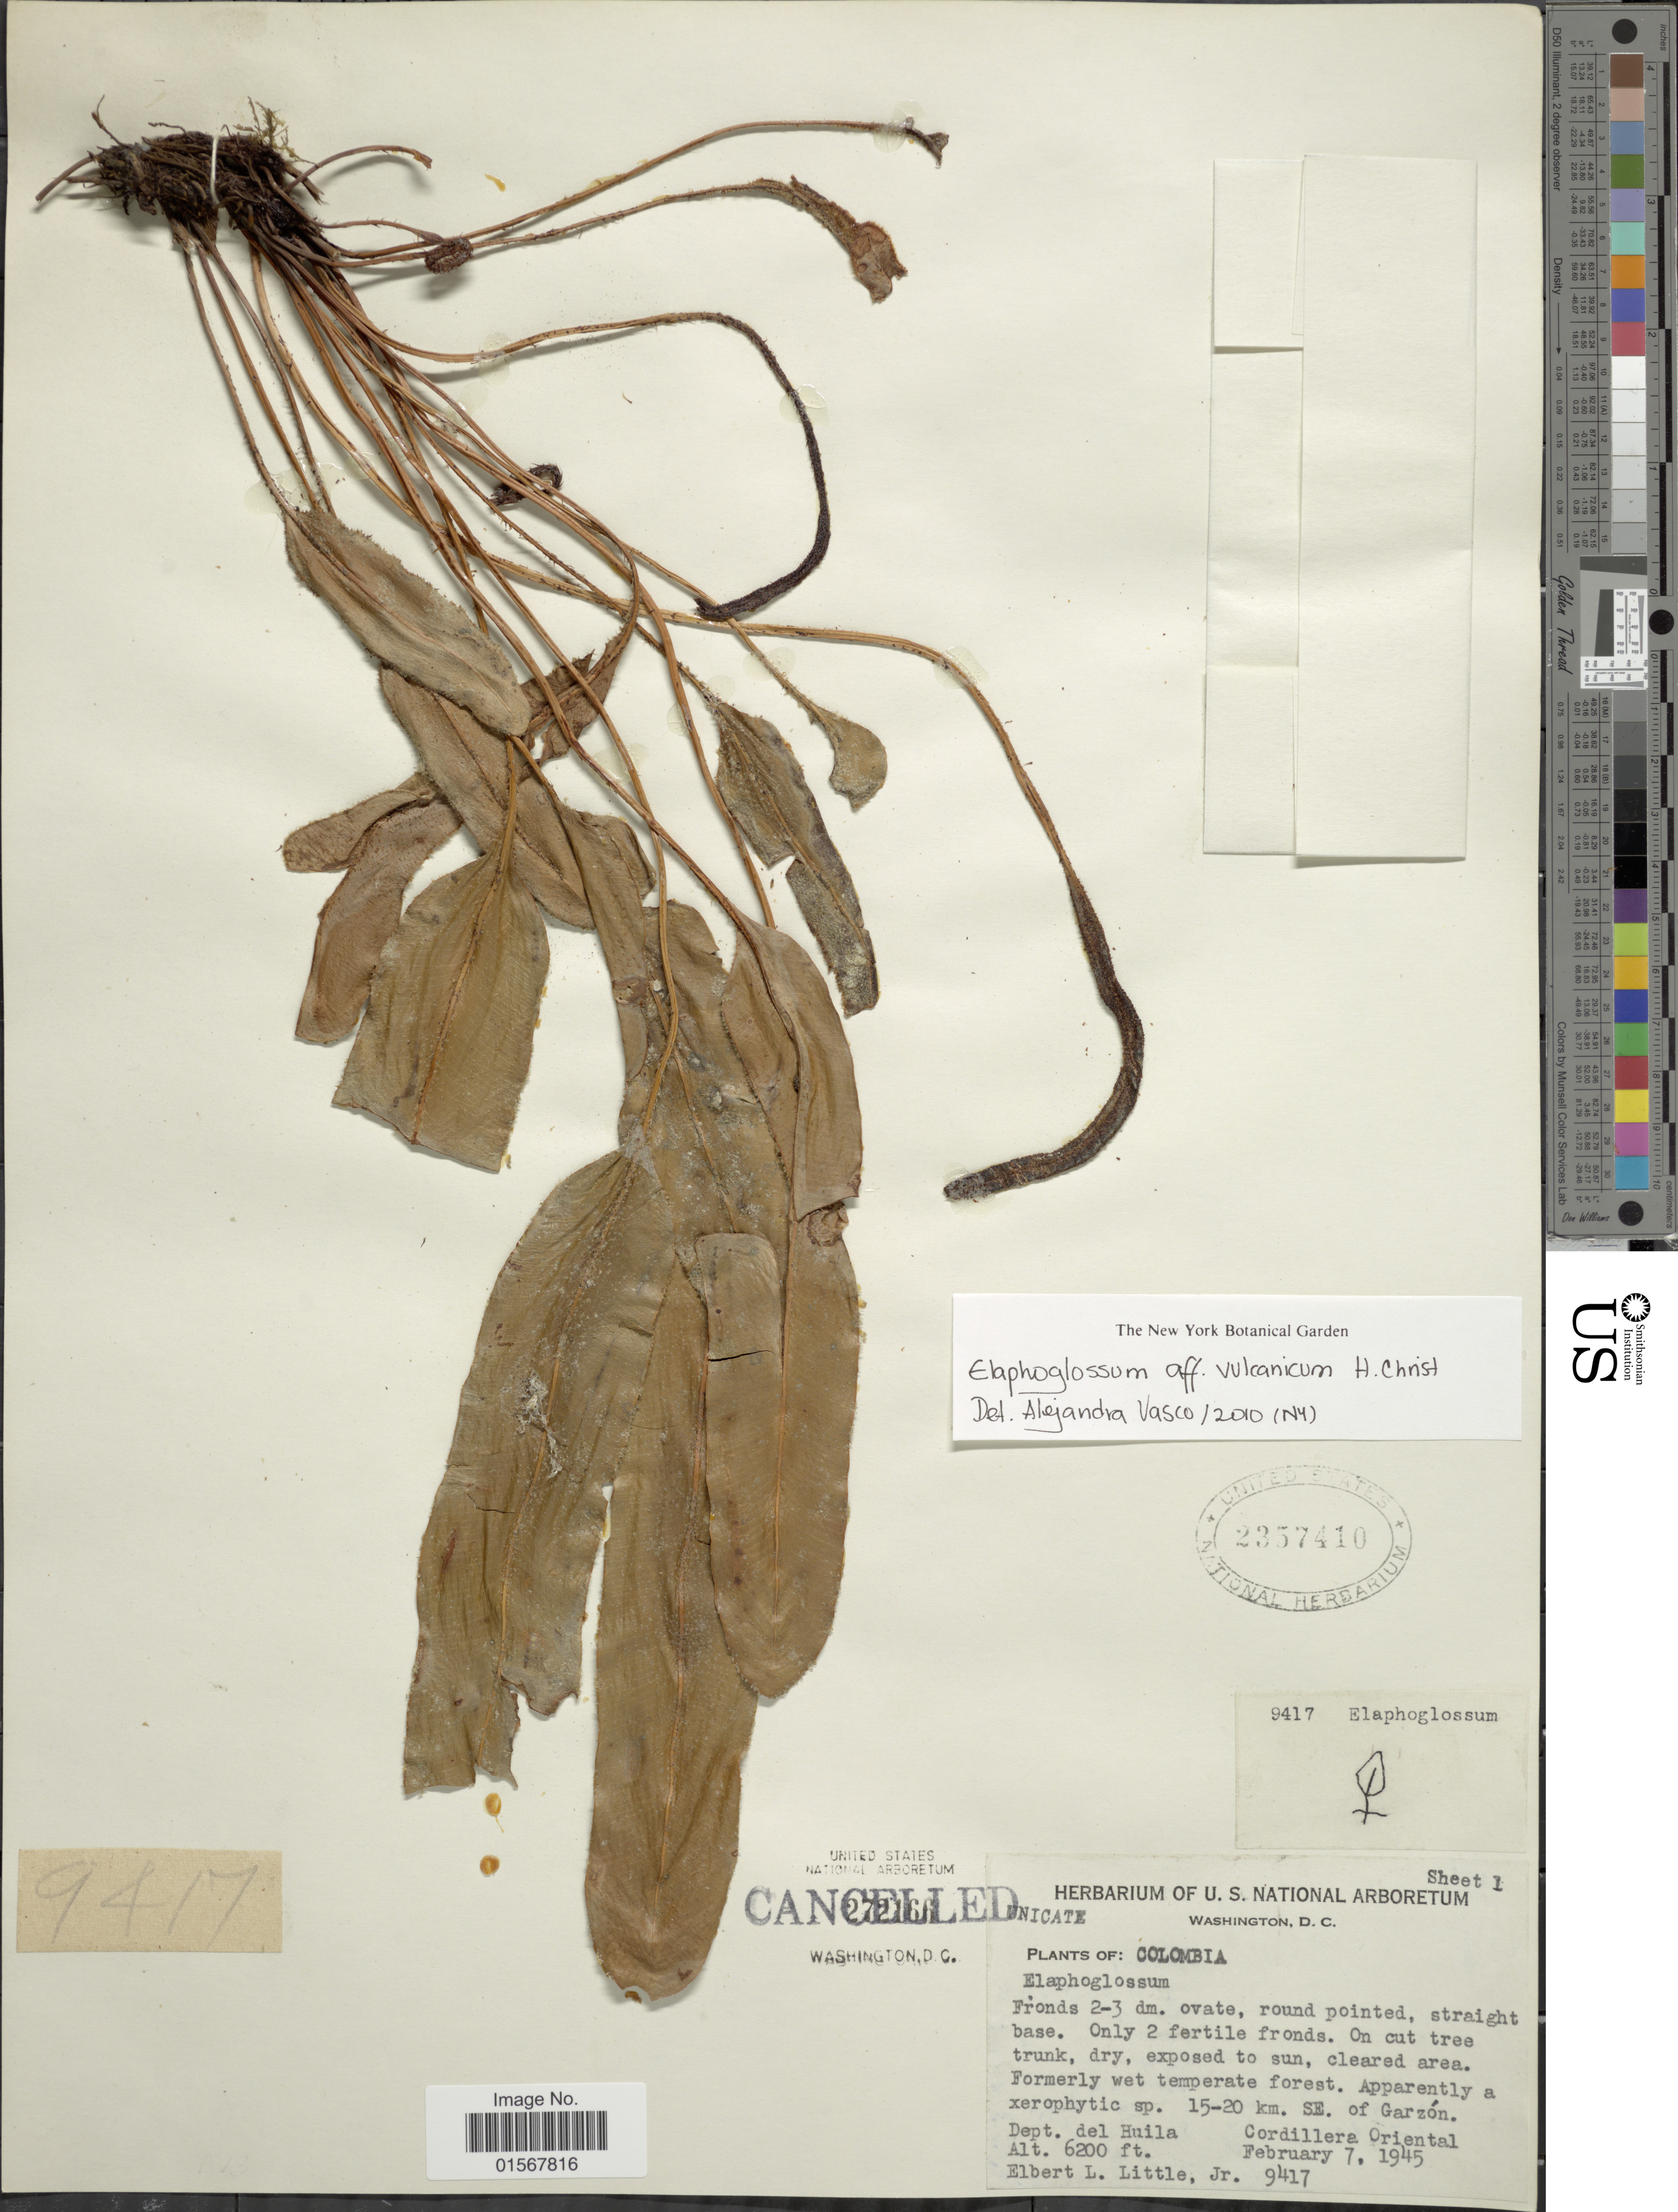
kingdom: Plantae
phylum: Tracheophyta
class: Polypodiopsida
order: Polypodiales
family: Dryopteridaceae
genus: Elaphoglossum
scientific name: Elaphoglossum vulcanicum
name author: Christ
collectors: E. L. Little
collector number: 9417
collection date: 1945-02-07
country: Colombia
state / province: Huila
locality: Apparently a xerophytic sp. 15-20 km. SE. of Garzon, Dept. del Huila, Cordillera Oriental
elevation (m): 1890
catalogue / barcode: US 2357410